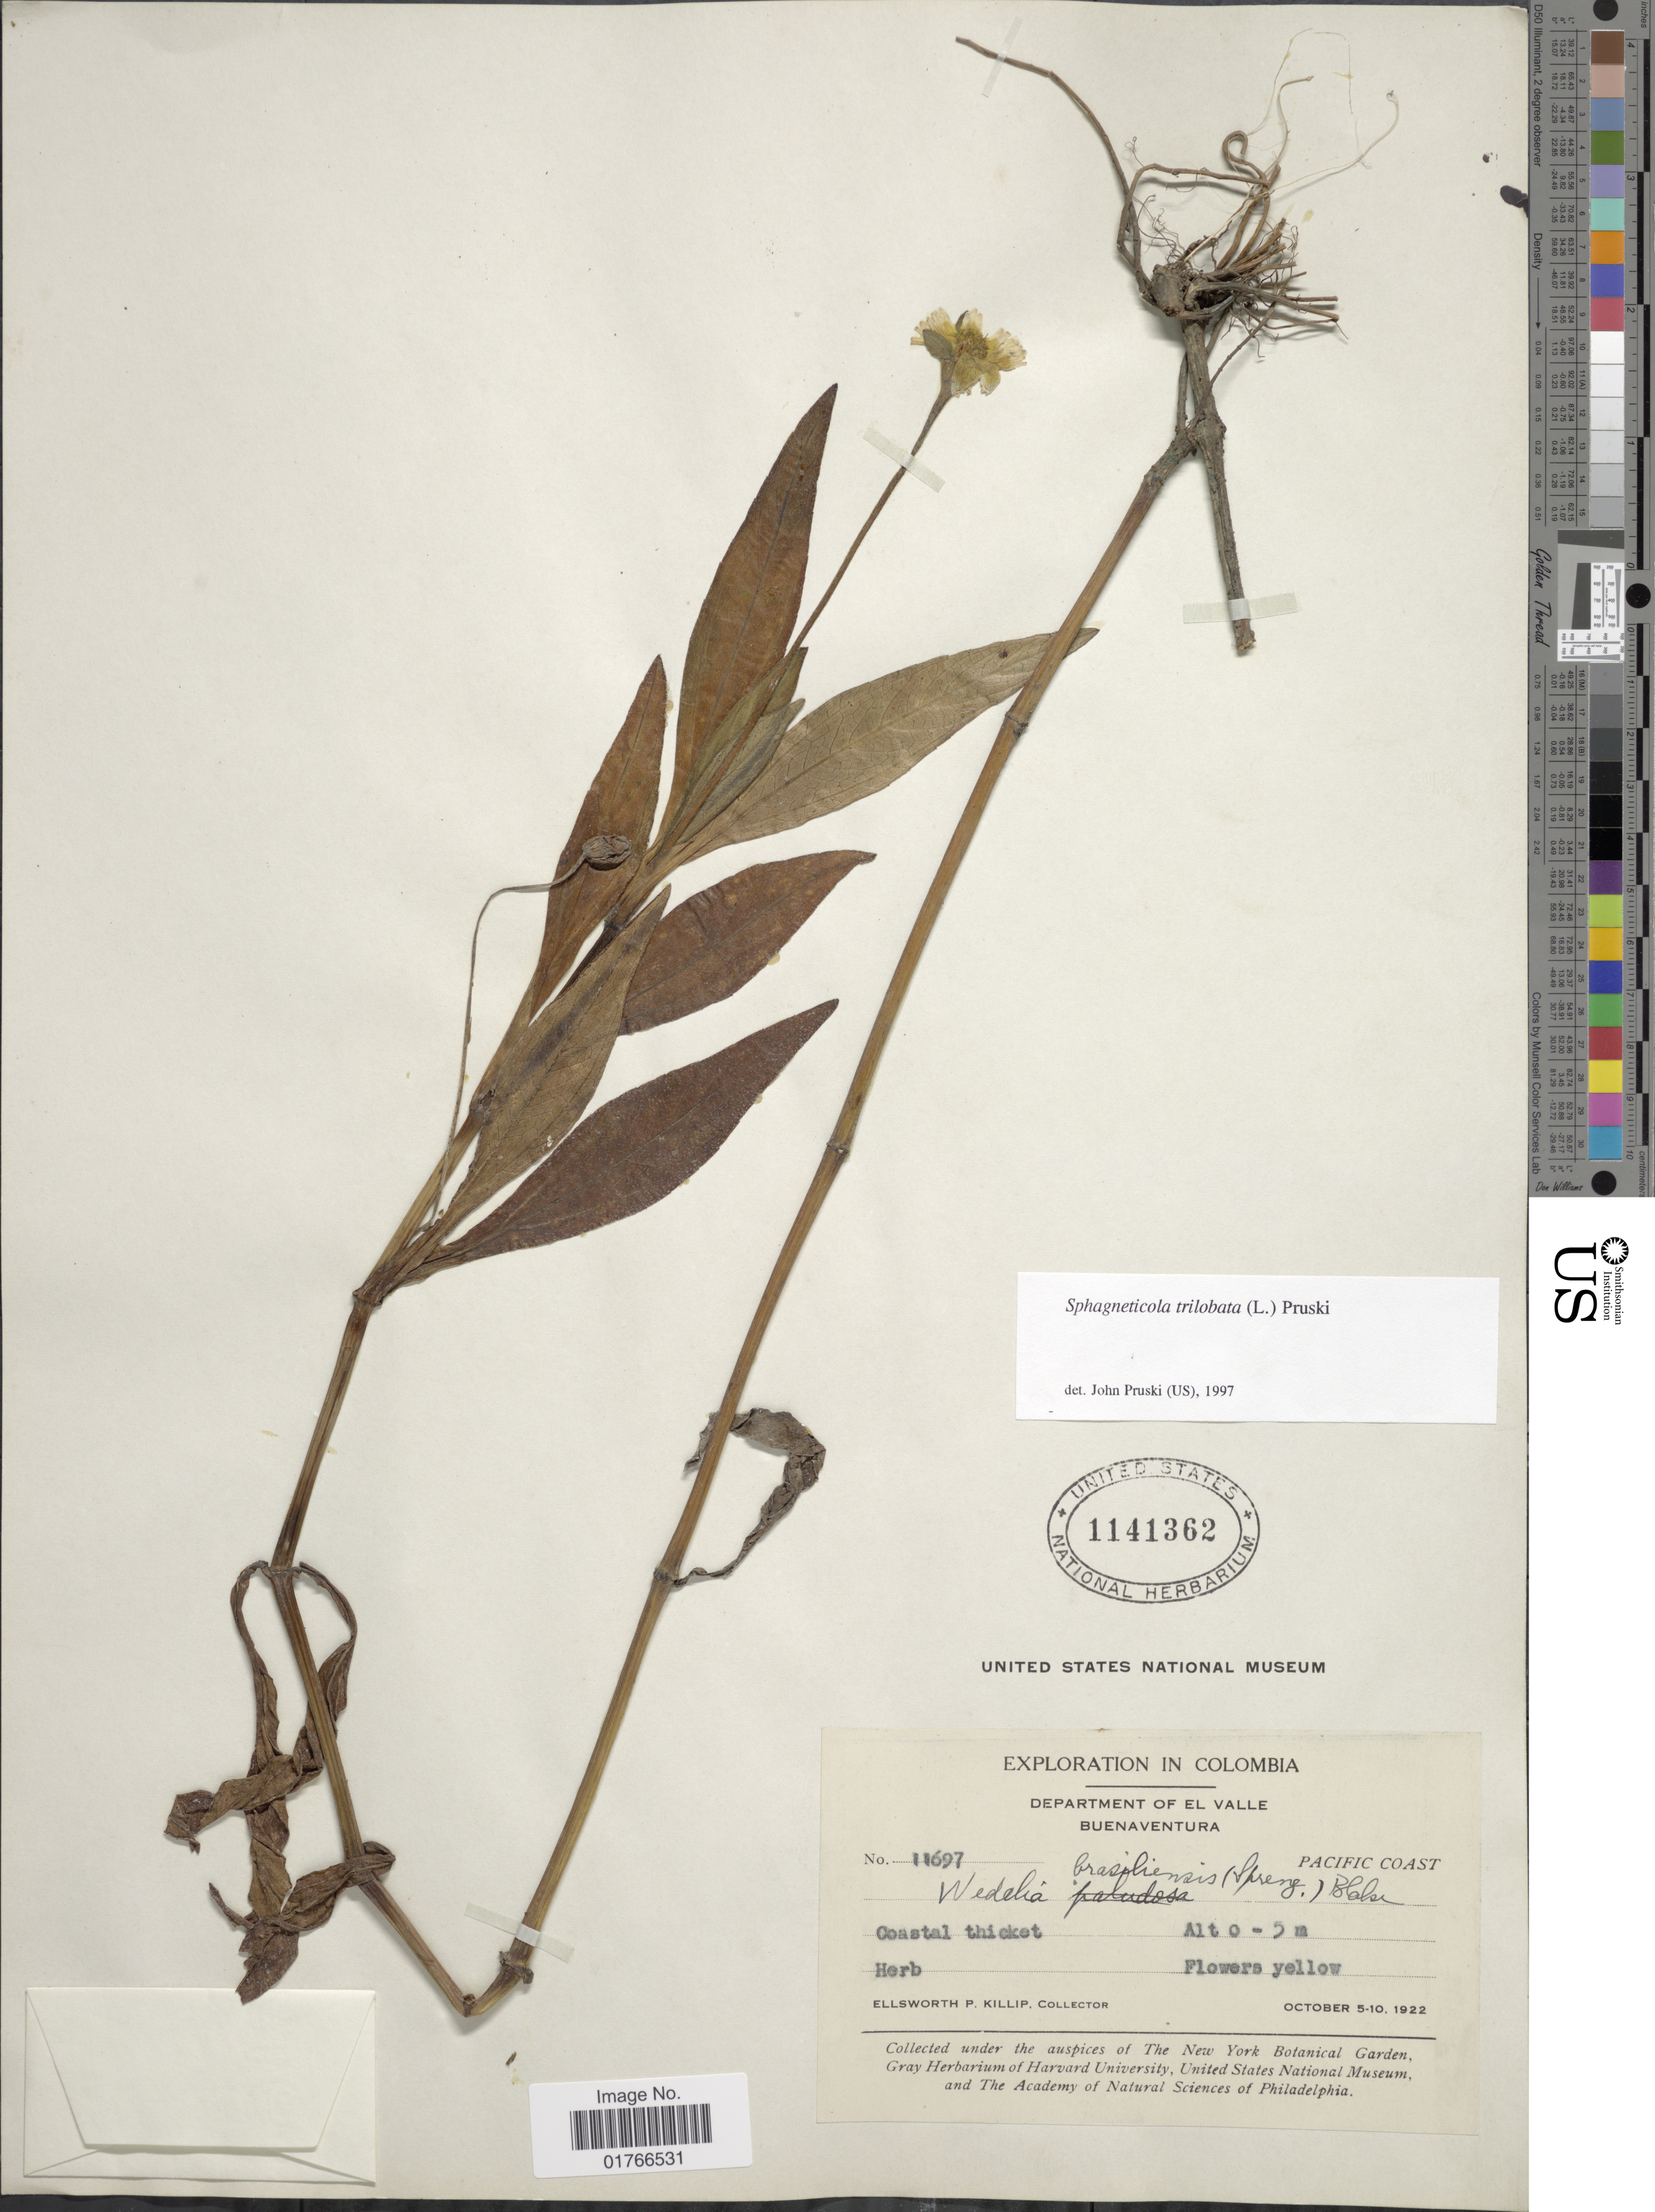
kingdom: Plantae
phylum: Tracheophyta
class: Magnoliopsida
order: Asterales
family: Asteraceae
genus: Sphagneticola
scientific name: Sphagneticola trilobata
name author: (L.) Pruski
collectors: E. P. Killip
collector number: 11697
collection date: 1922-10-05/1922-10-10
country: Colombia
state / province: Valle del Cauca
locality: Buenaventura, Pacific Coast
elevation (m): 0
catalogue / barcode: US 1141362